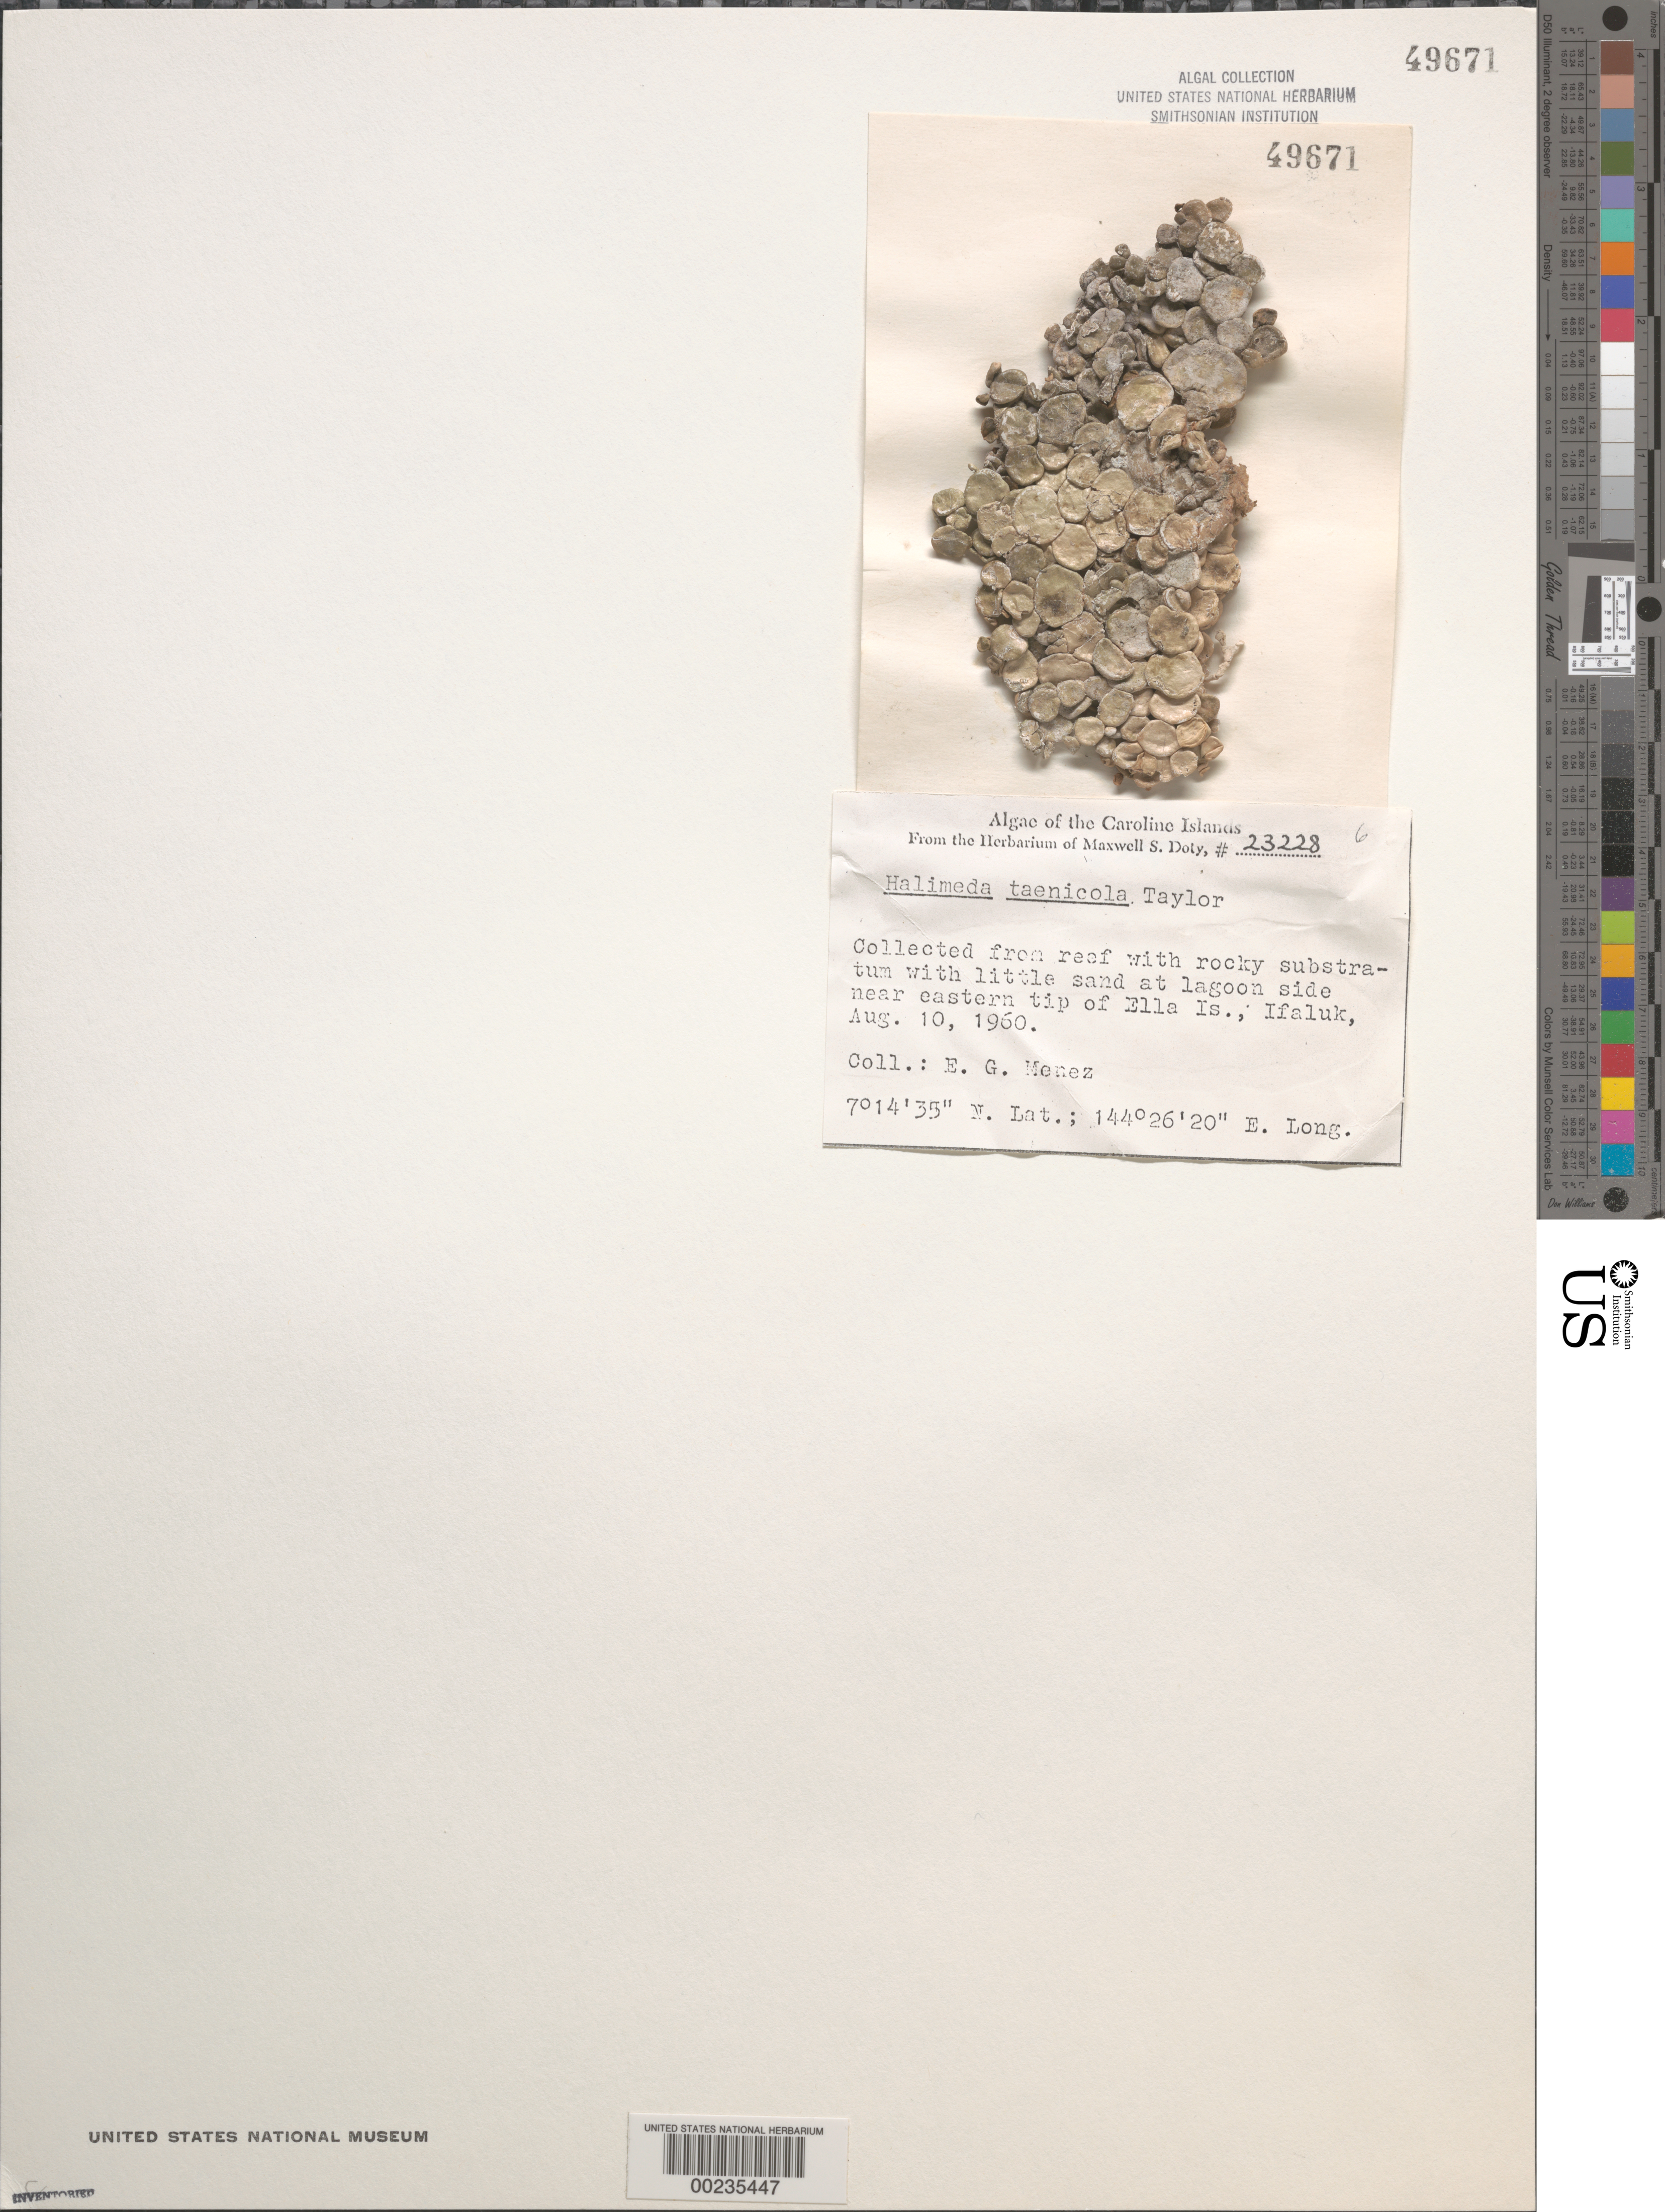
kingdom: Plantae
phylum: Chlorophyta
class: Ulvophyceae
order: Bryopsidales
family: Halimedaceae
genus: Halimeda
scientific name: Halimeda taenicola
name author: W.R. Taylor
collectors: Meñez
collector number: MSD 23228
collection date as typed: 10 Aug 1960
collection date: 1960-08-10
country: Micronesia, Federated States of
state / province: Yap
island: Ifalik (Ifaluk) Atoll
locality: Ella Islet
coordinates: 7 14' 35" N, 144 26' 20" E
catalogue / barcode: US 49671